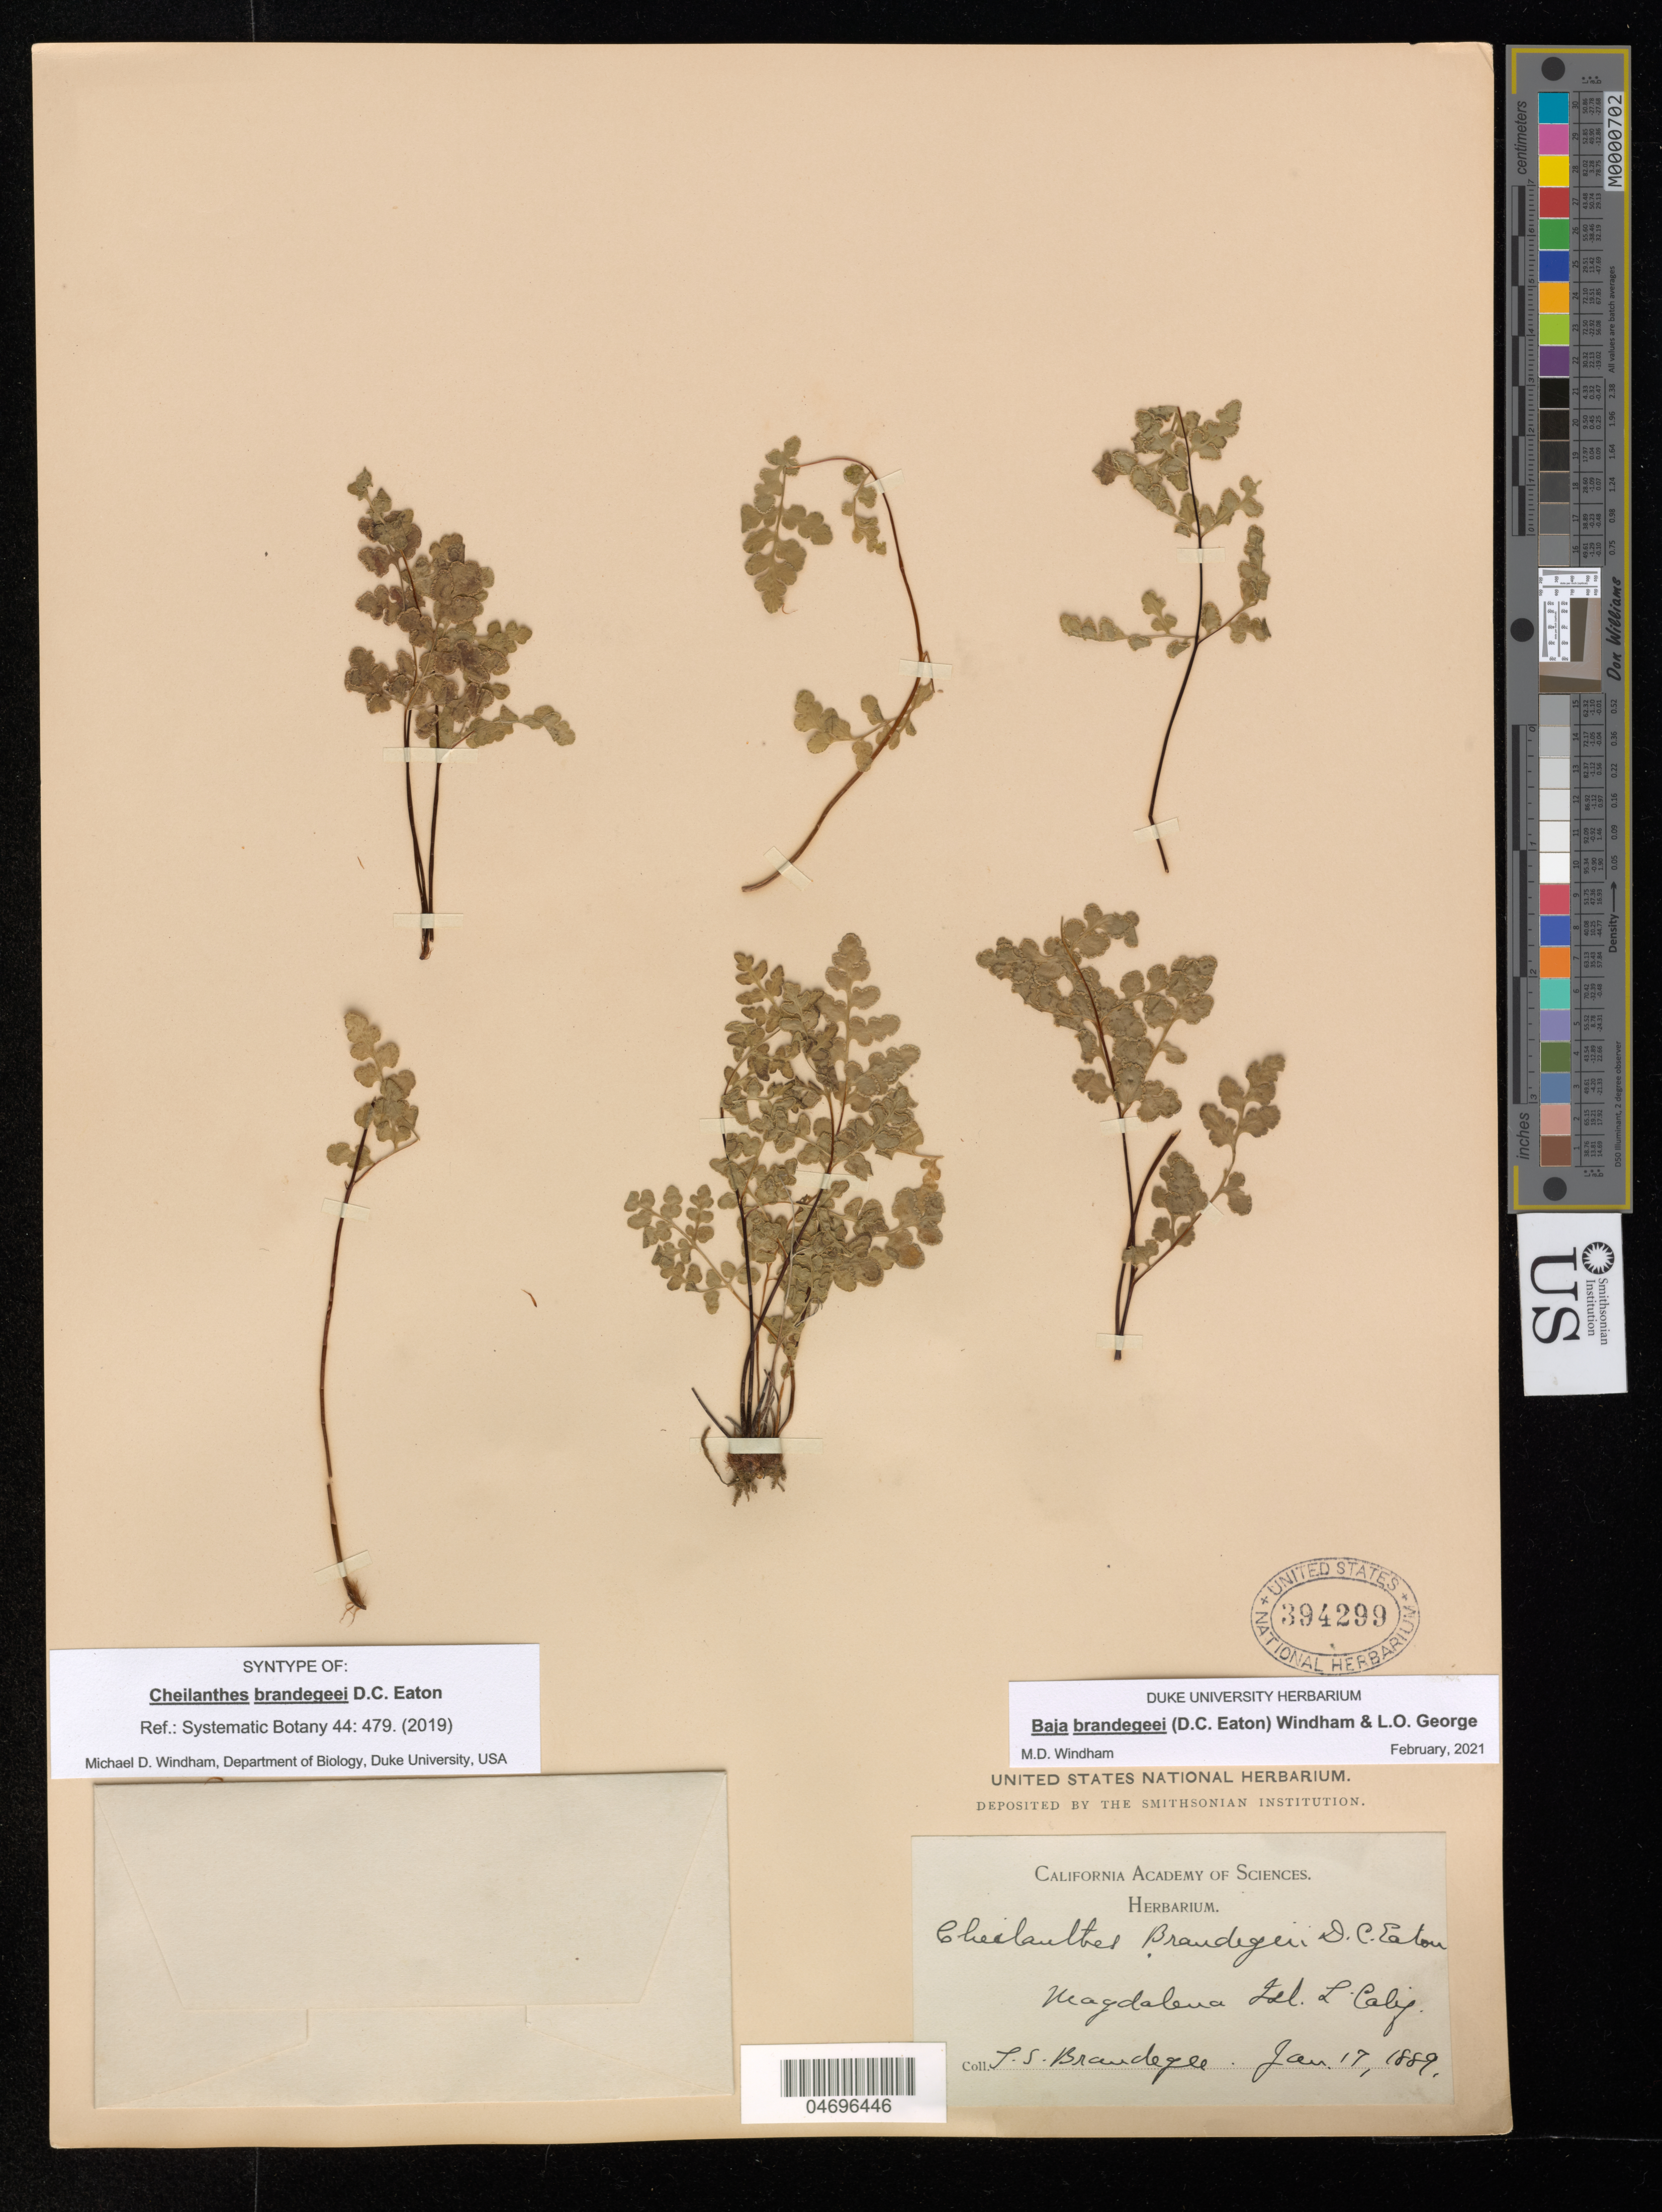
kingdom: Plantae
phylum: Tracheophyta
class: Polypodiopsida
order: Polypodiales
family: Pteridaceae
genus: Cheilanthes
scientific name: Cheilanthes brandegeei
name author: D.C. Eaton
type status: Syntype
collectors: T. S. Brandegee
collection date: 1889-01-17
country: Mexico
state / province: Baja California Sur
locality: Magdalena Isl. L. Calif.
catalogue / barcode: US 394299